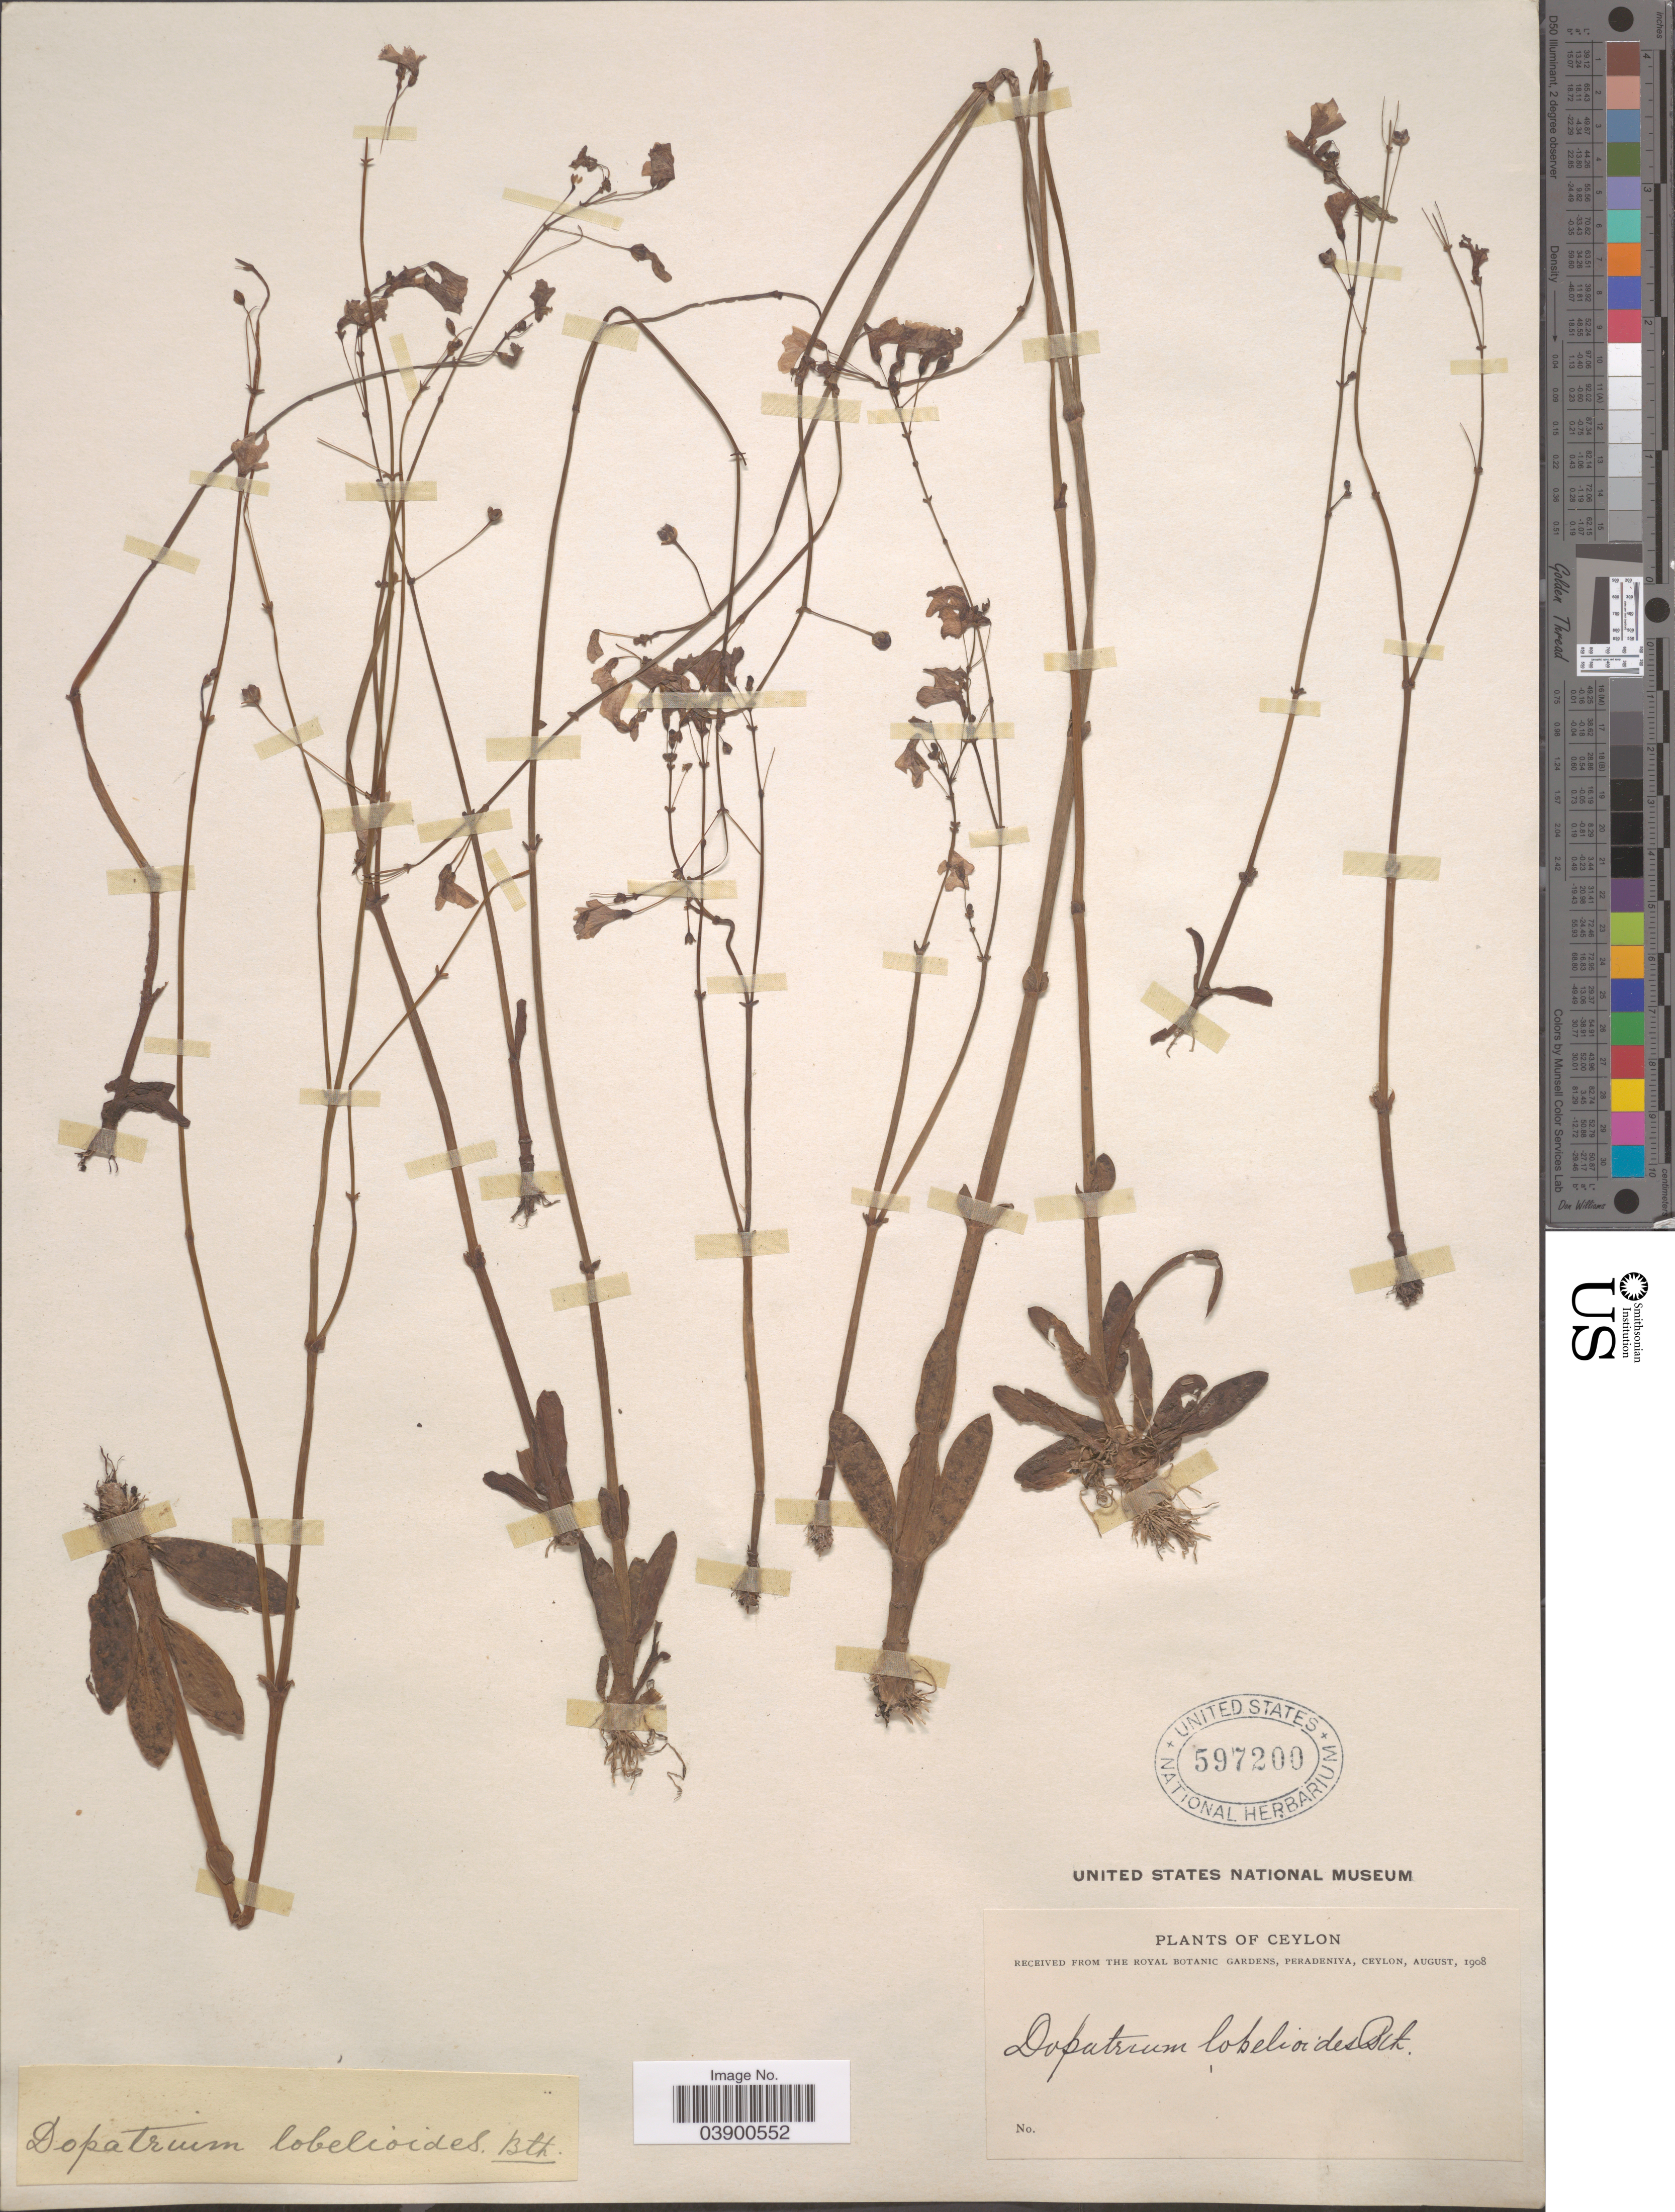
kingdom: Plantae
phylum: Tracheophyta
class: Magnoliopsida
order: Lamiales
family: Plantaginaceae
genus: Dopatrium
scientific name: Dopatrium lobelioides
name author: (Retz.) Benth.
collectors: ex herb. Royal Botanic Gardens, Peradeniya, Ceylon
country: Sri Lanka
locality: Ceylon.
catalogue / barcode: US 597200